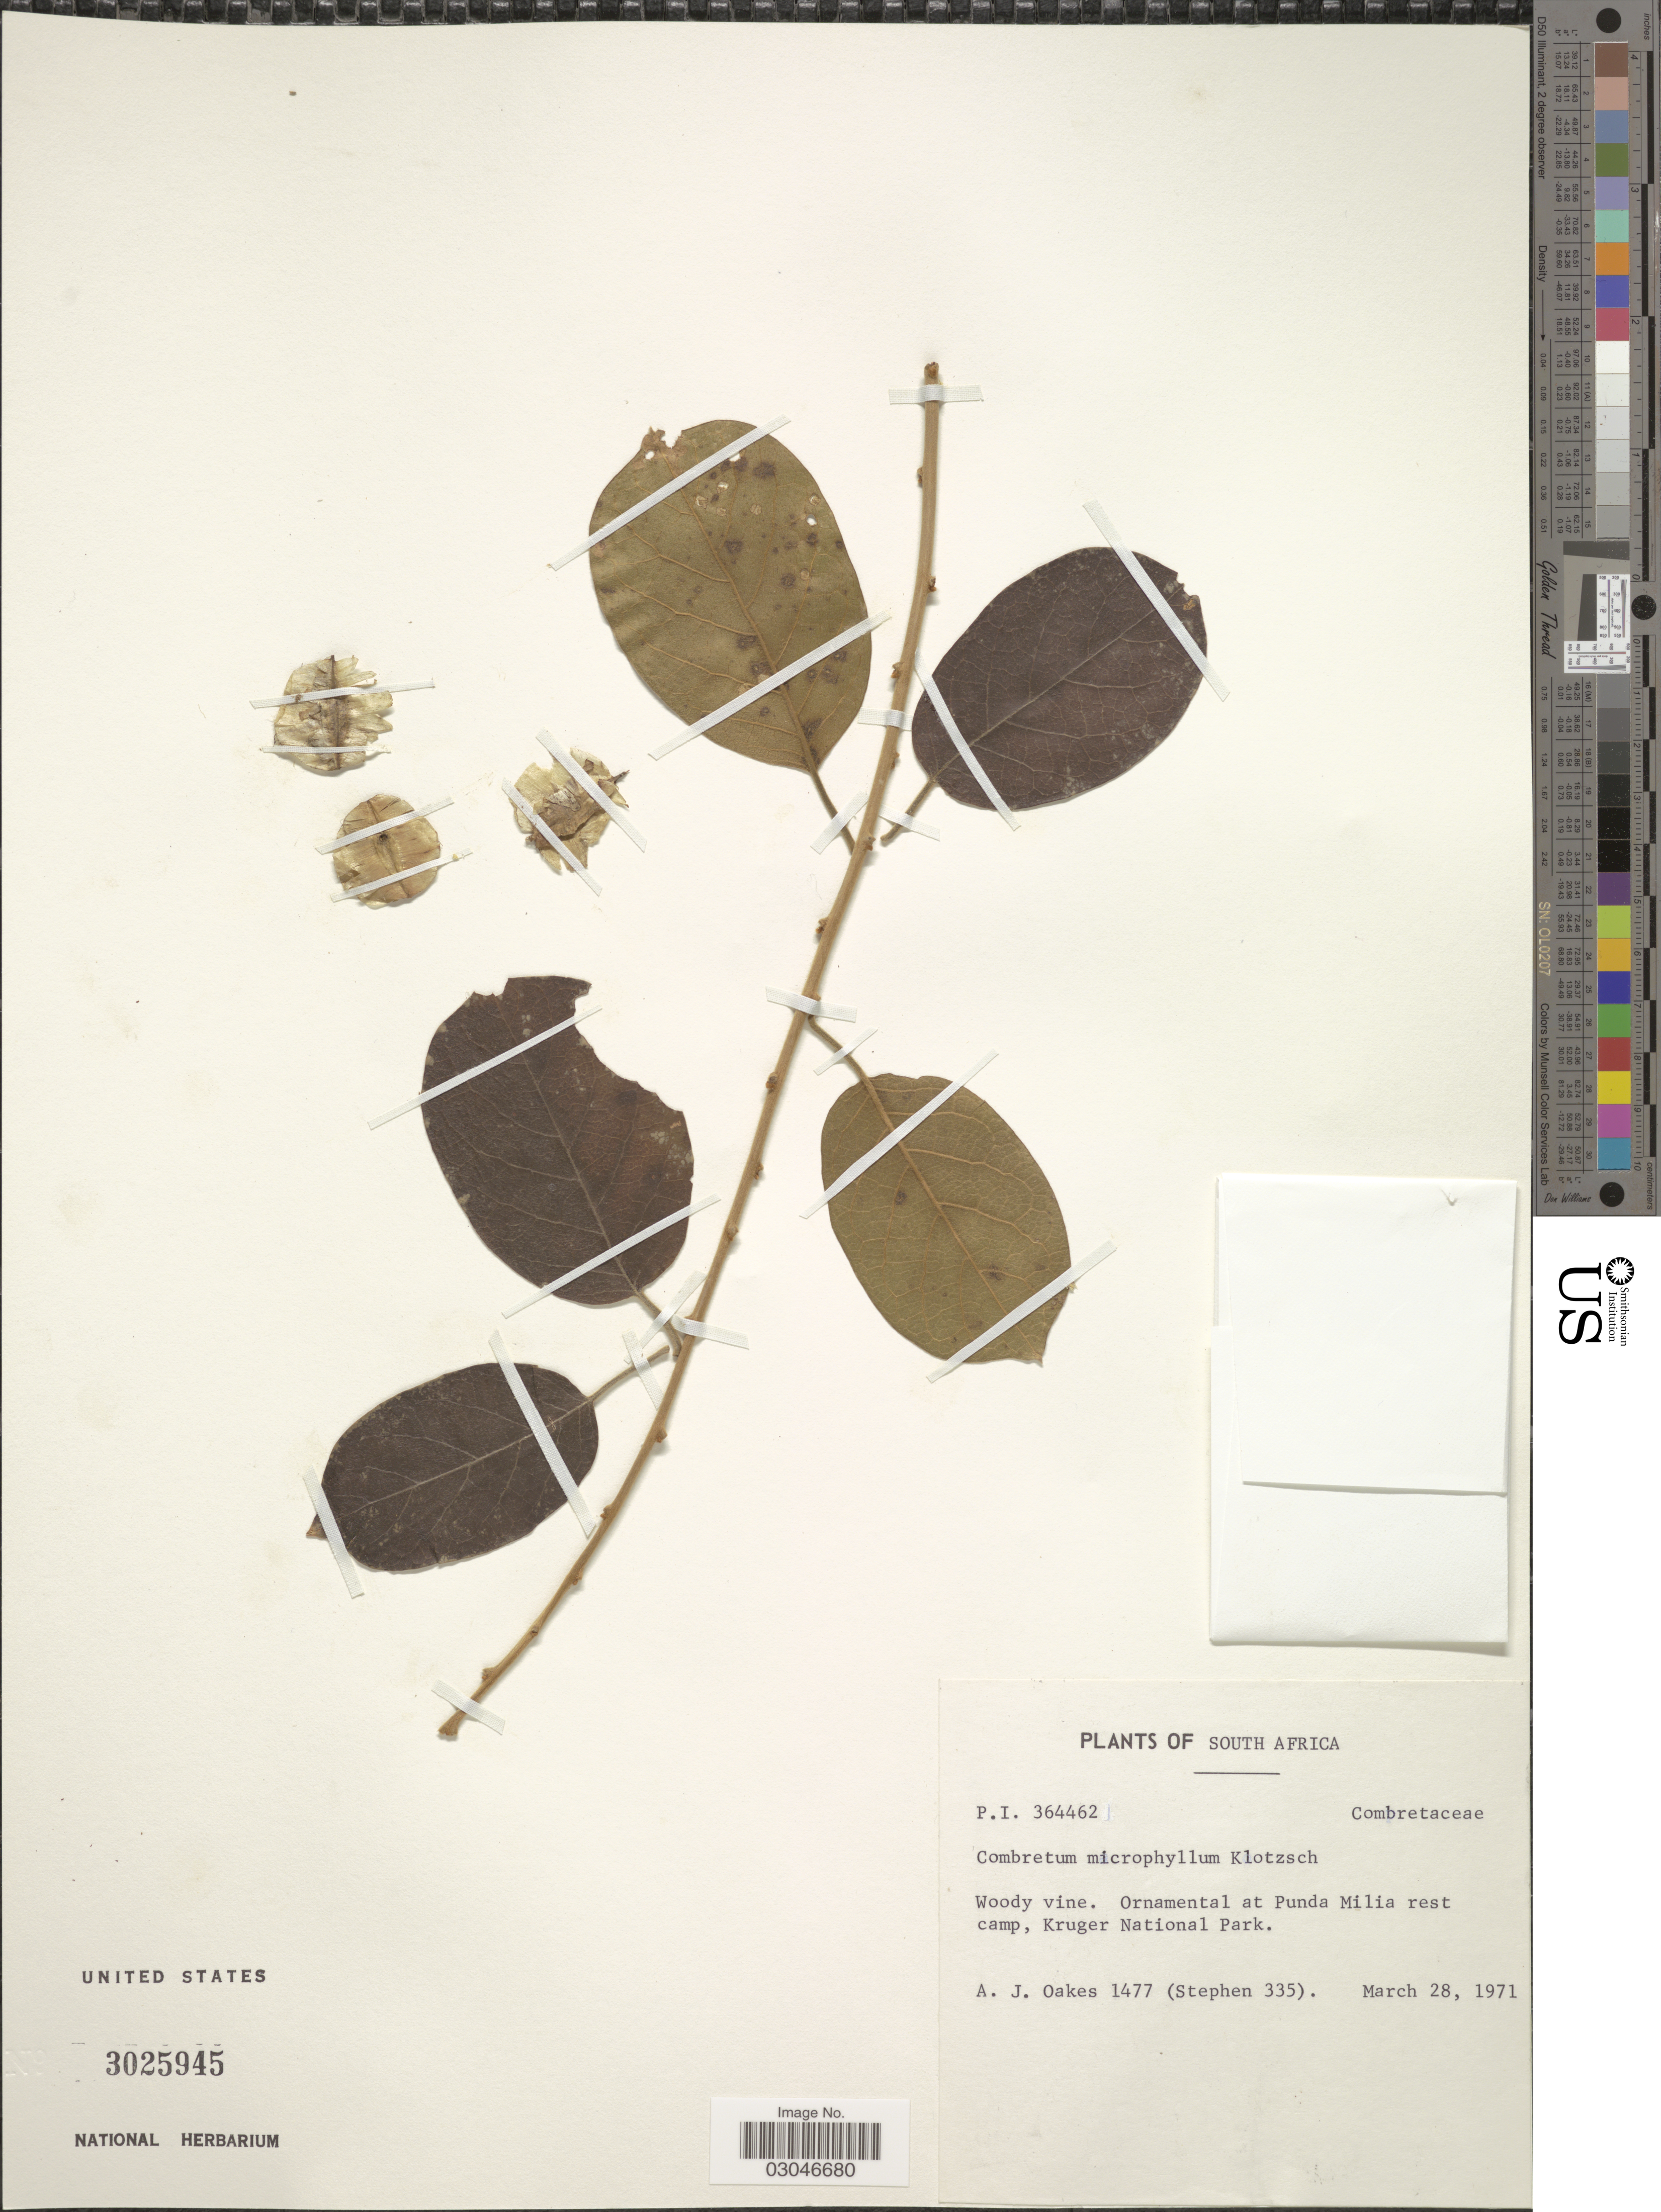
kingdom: Plantae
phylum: Tracheophyta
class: Magnoliopsida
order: Myrtales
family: Combretaceae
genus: Combretum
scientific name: Combretum microphyllum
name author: Klotzsch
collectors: A. Oakes & Stephen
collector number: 1477/335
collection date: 1971-03-28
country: South Africa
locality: Ornamental at Punda Milia rest camp, Kruger National Park.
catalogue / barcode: US 3025945